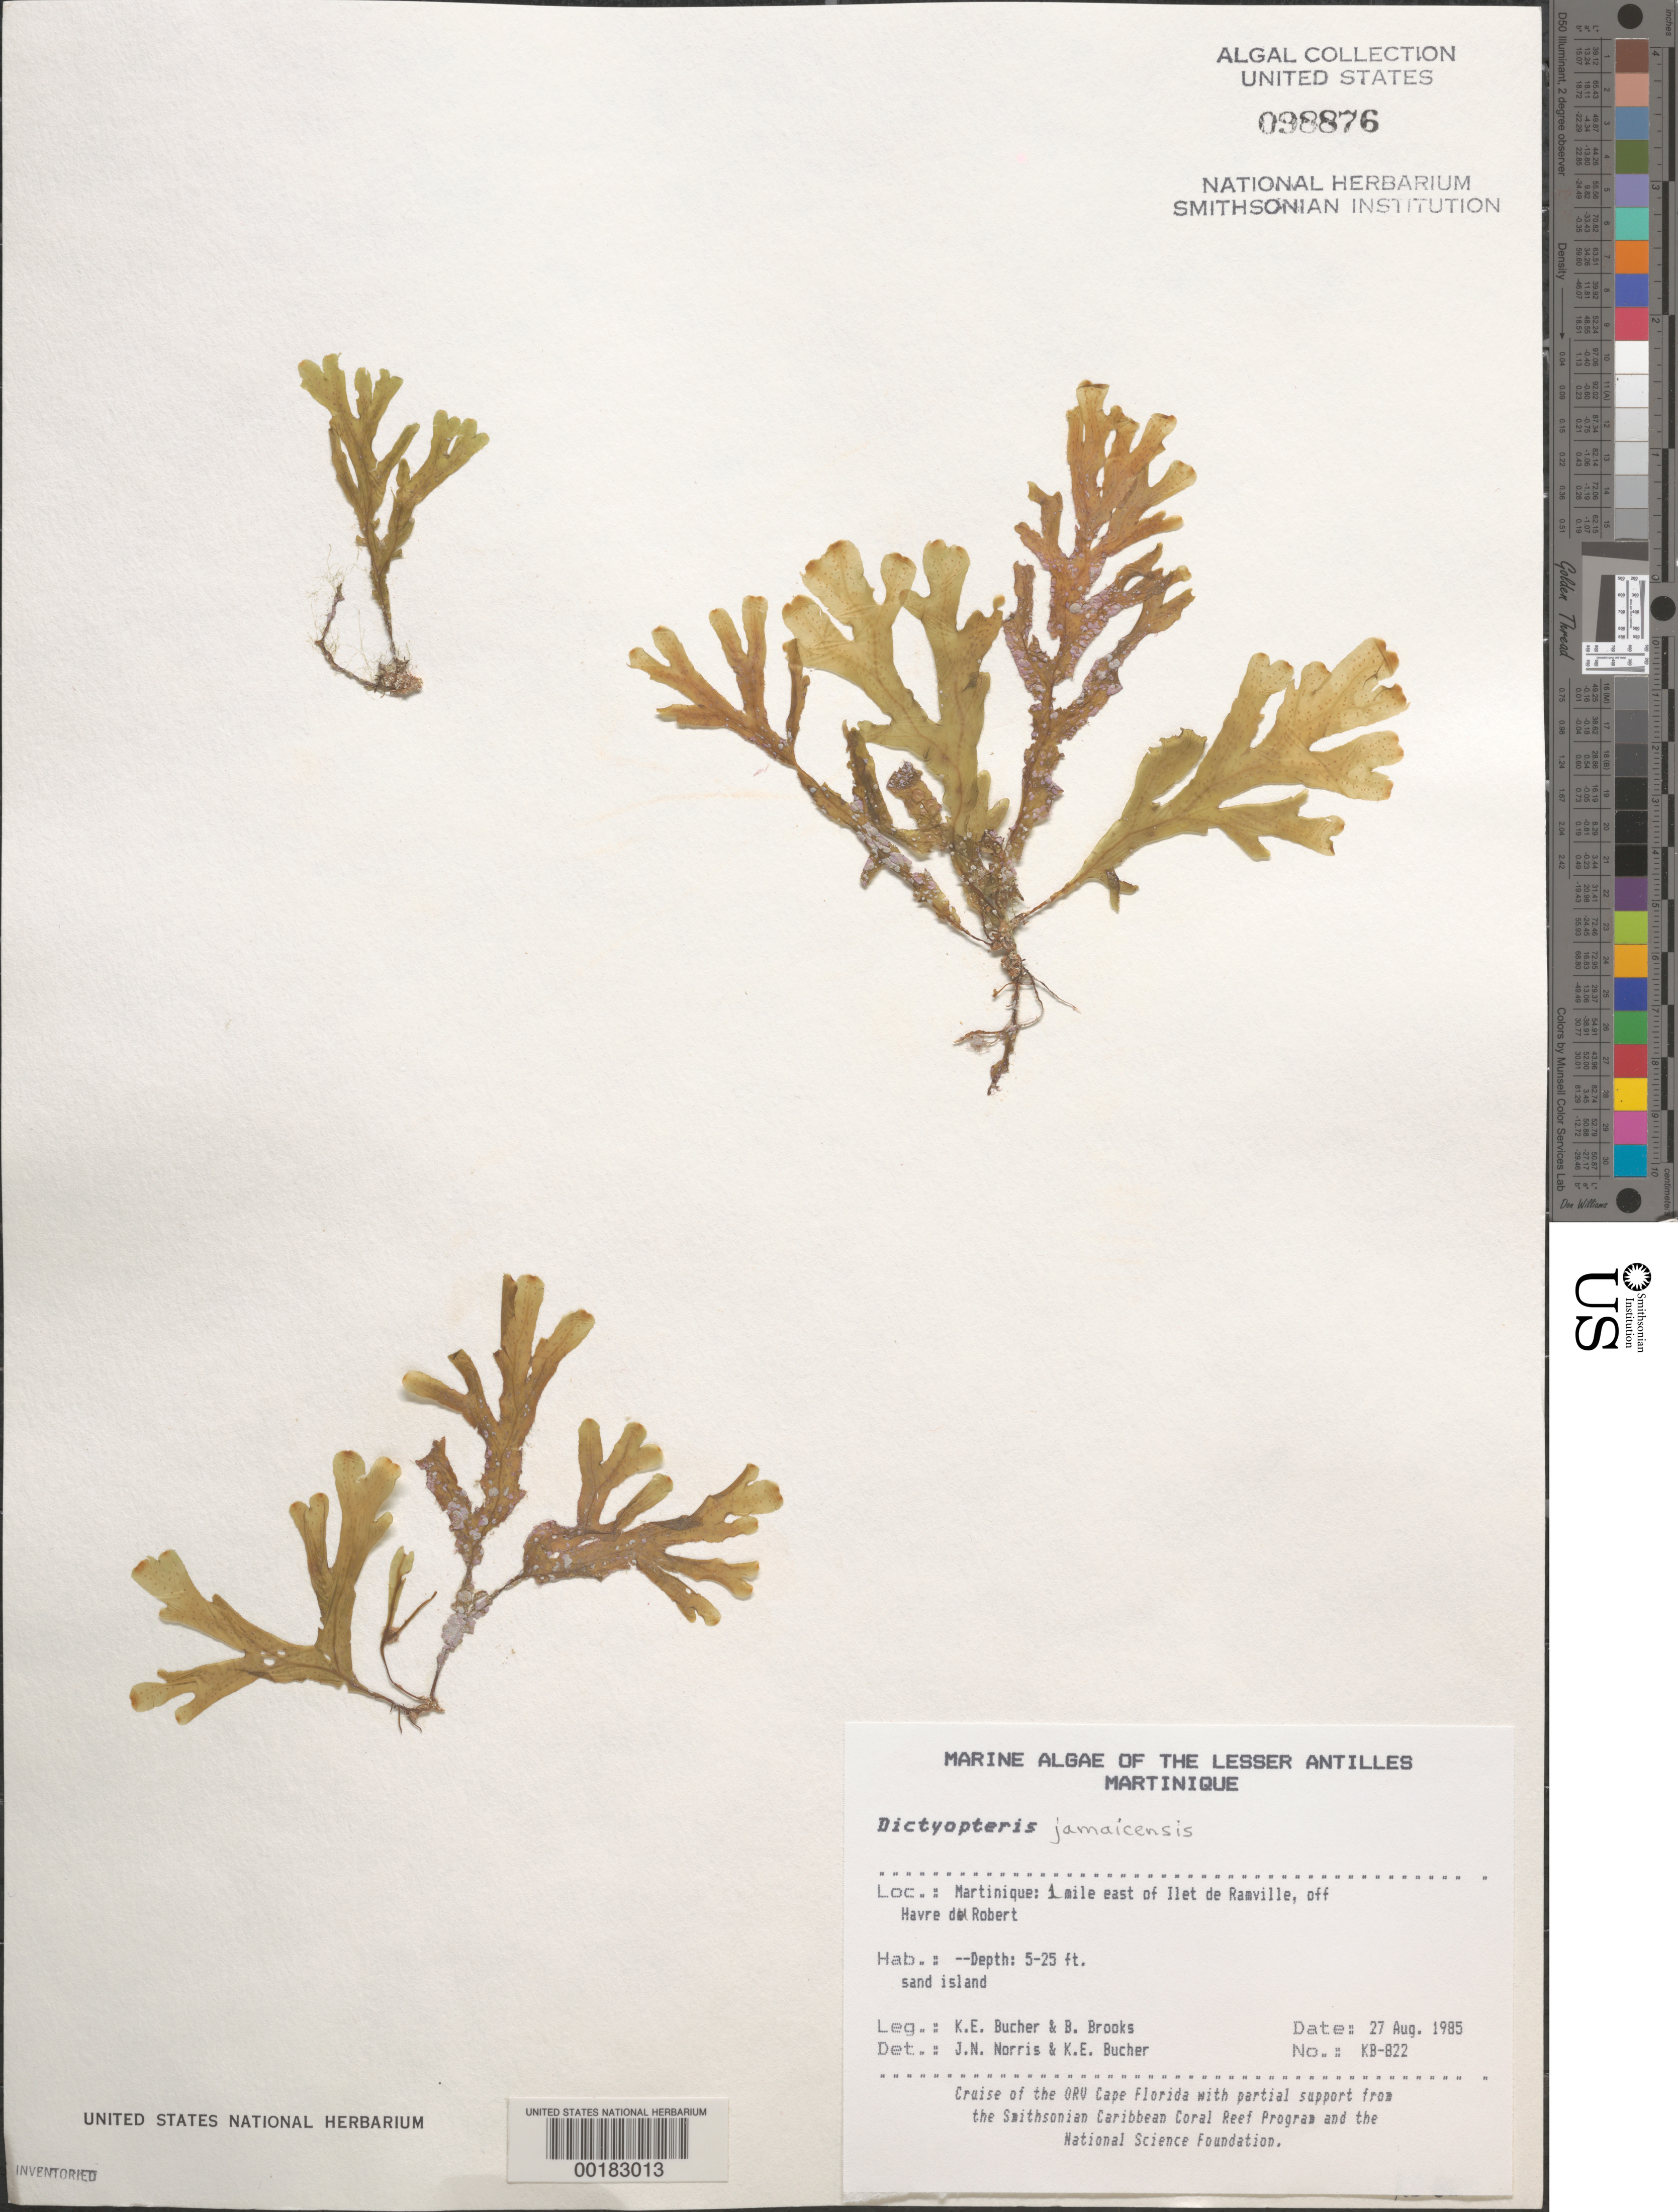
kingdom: Chromista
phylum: Ochrophyta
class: Phaeophyceae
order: Dictyotales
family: Dictyotaceae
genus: Dictyopteris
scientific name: Dictyopteris jamaicensis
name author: W.R. Taylor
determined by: Norris, J. N.; Bucher, K. E.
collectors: K. E. Bucher & B. Brooks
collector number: Kb-822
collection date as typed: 27 Aug 1985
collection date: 1985-08-27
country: Martinique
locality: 1 mile east of Ilet de Ramville, off Havre du Robert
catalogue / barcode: US 98876